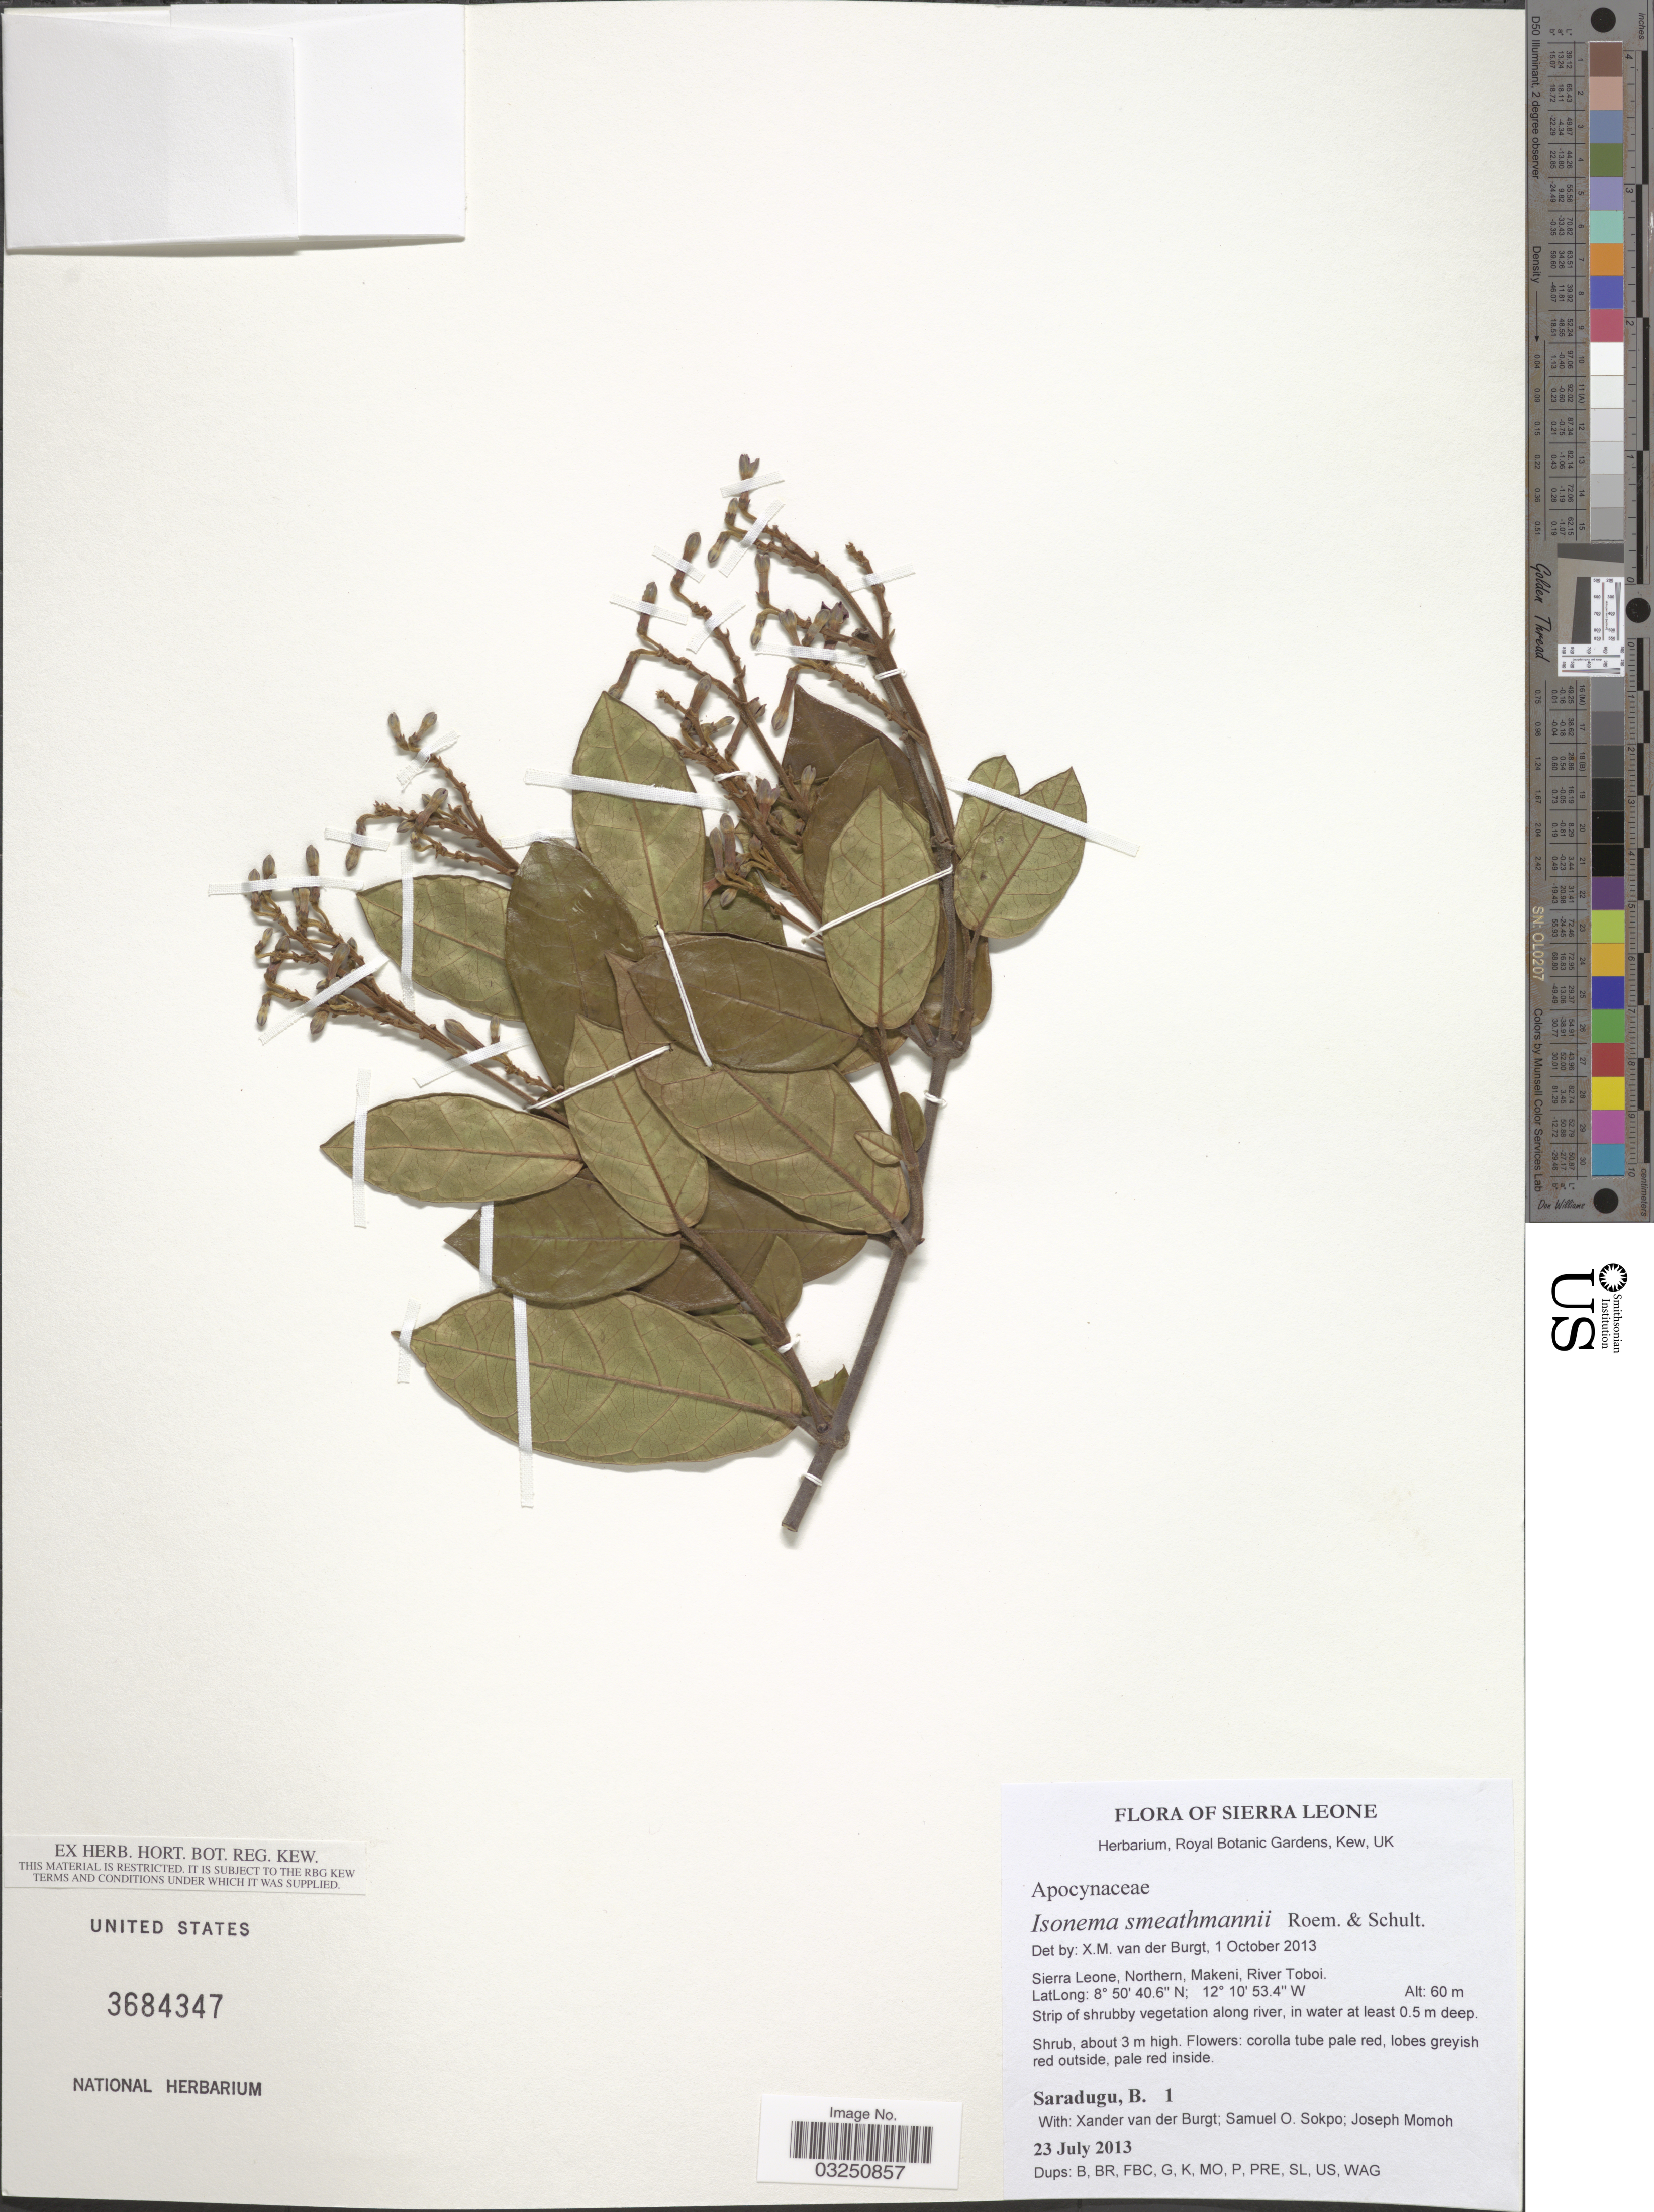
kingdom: Plantae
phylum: Tracheophyta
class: Magnoliopsida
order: Gentianales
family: Apocynaceae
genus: Isonema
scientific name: Isonema smeathmannii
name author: Roem. & Schult.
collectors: B. Saradugu, X. M. van der Burgt, S. Sokpo & J. Momoh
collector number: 1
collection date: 2013-07-23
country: Sierra Leone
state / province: Northern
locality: Makeni, River Toboi.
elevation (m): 60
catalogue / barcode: US 3684347